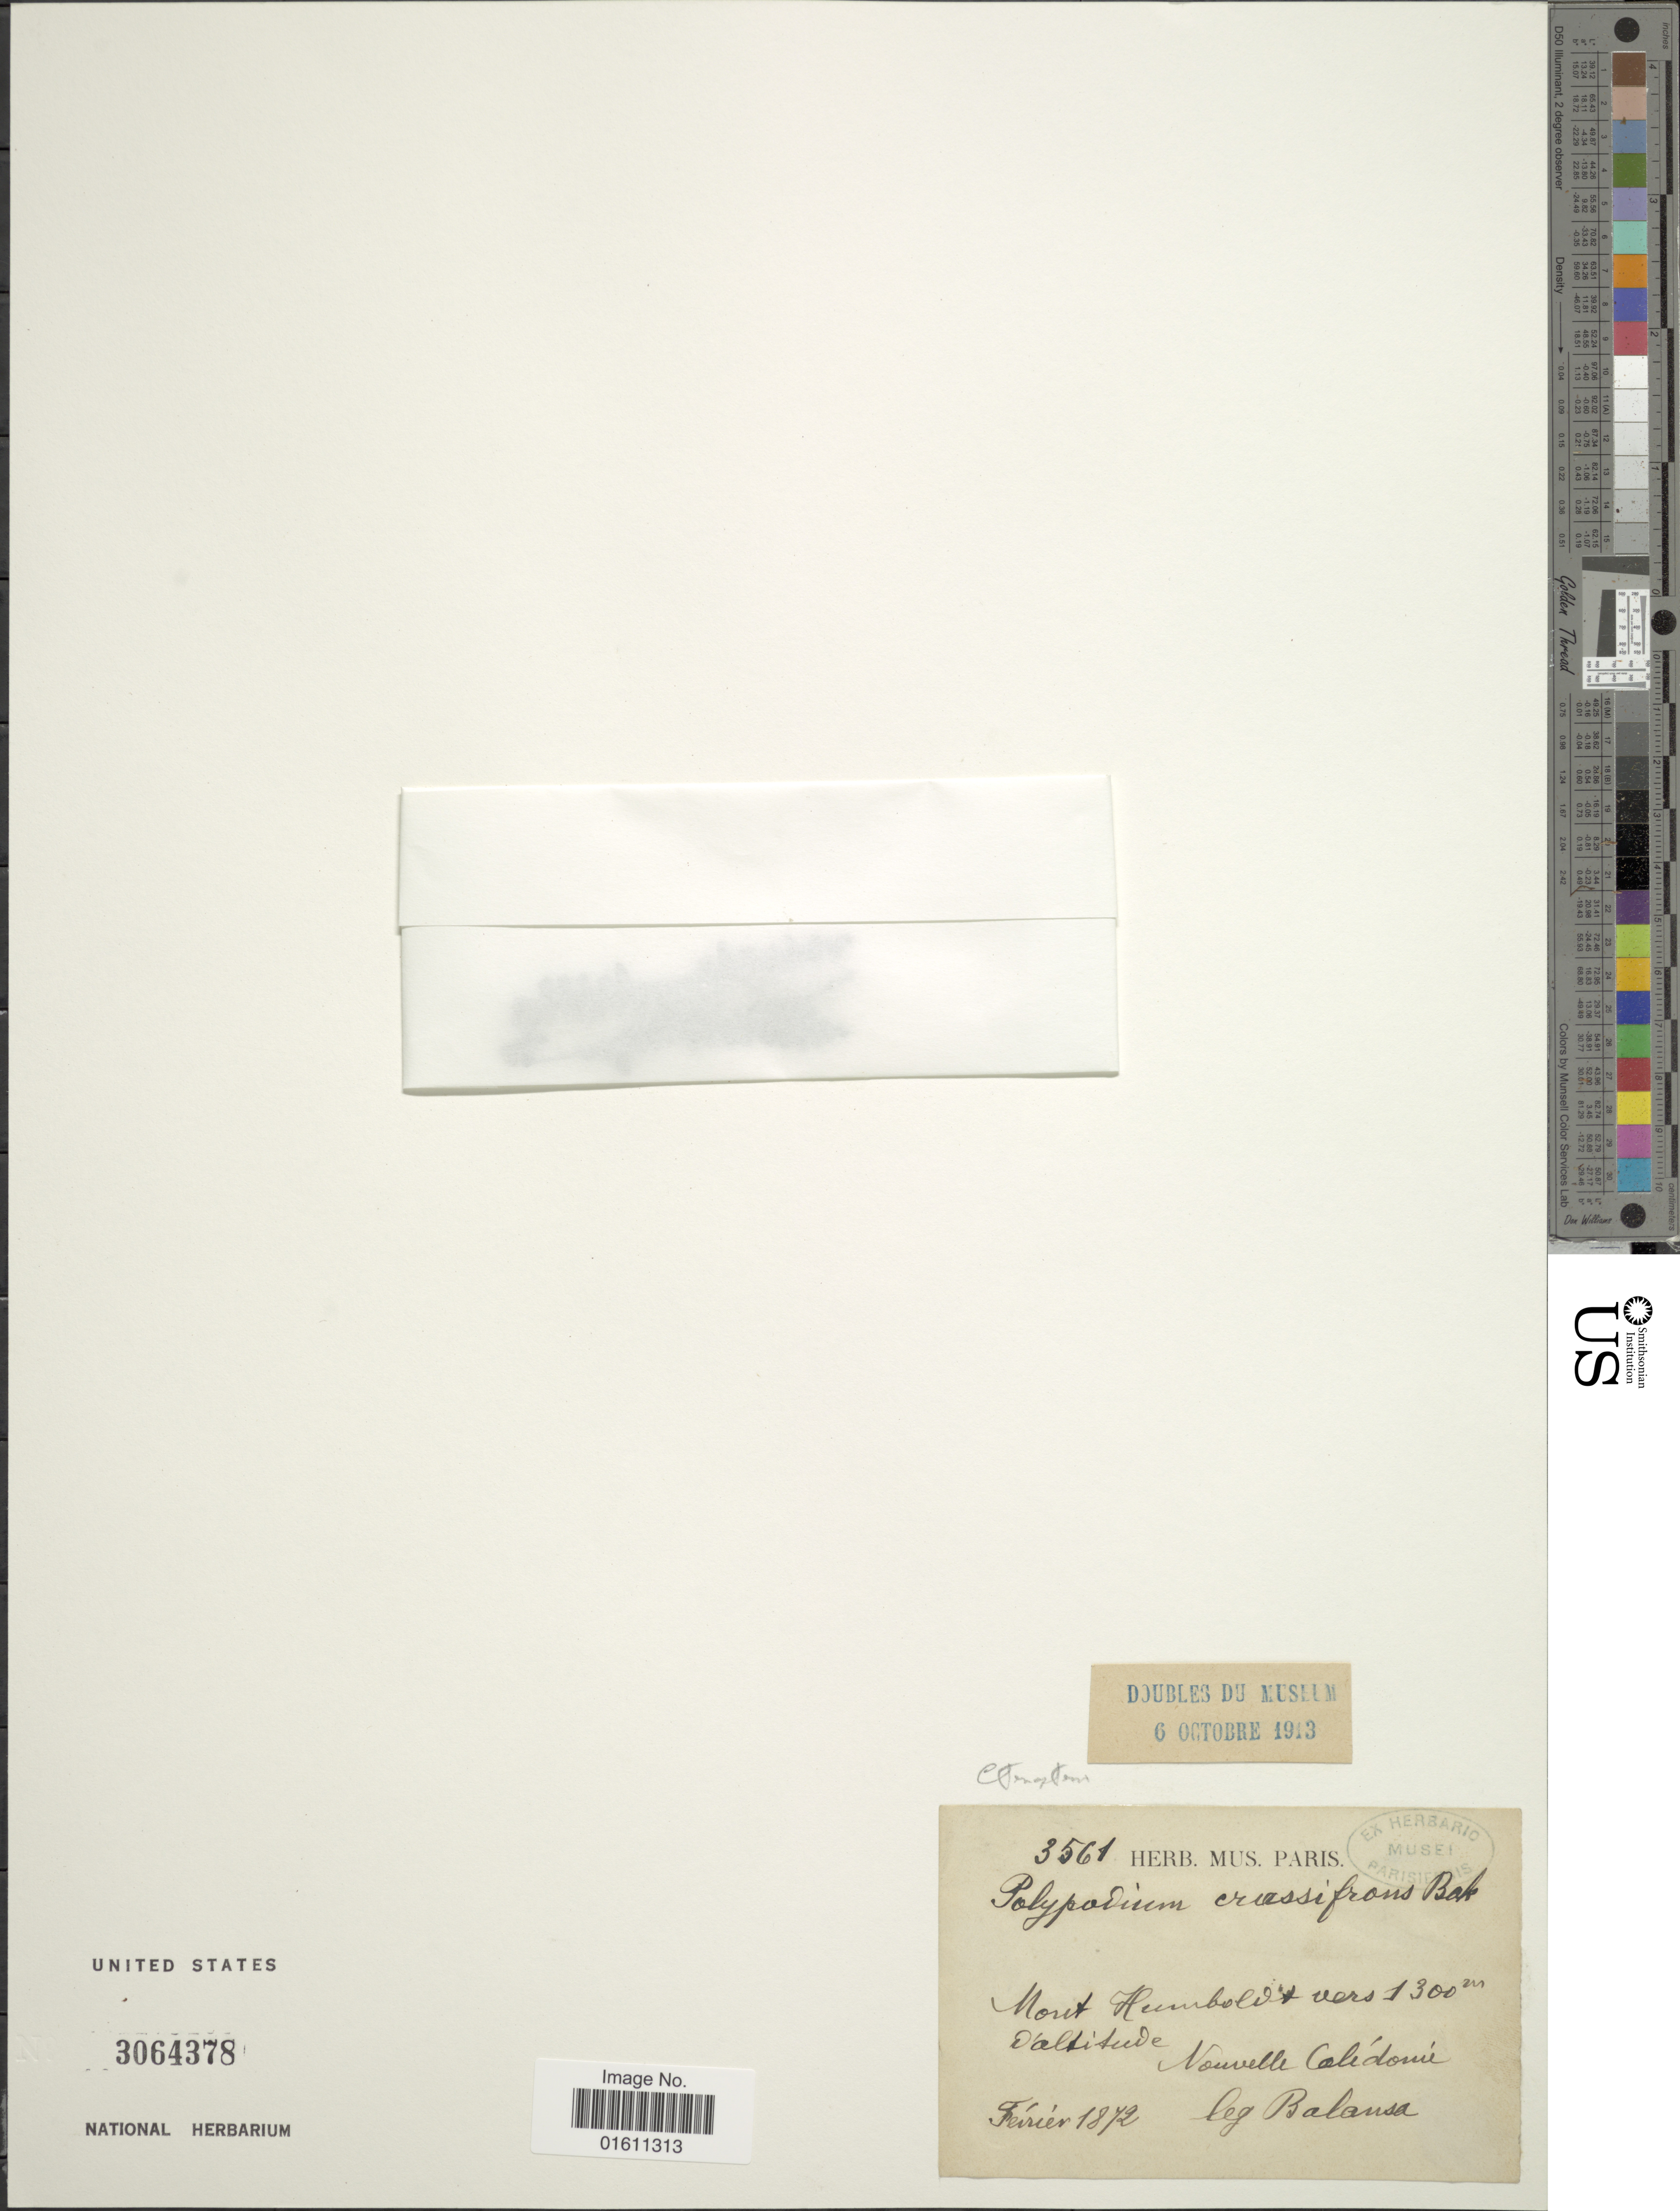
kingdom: Plantae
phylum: Tracheophyta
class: Polypodiopsida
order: Polypodiales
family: Polypodiaceae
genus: Dasygrammitis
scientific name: Dasygrammitis crassifrons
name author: (Baker) Parris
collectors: -. Balansa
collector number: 3561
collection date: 1872-02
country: New Caledonia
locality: Mount Humboldt ver, Nouvelle Calédonie. [interpreted]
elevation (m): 1300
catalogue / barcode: US 3064378